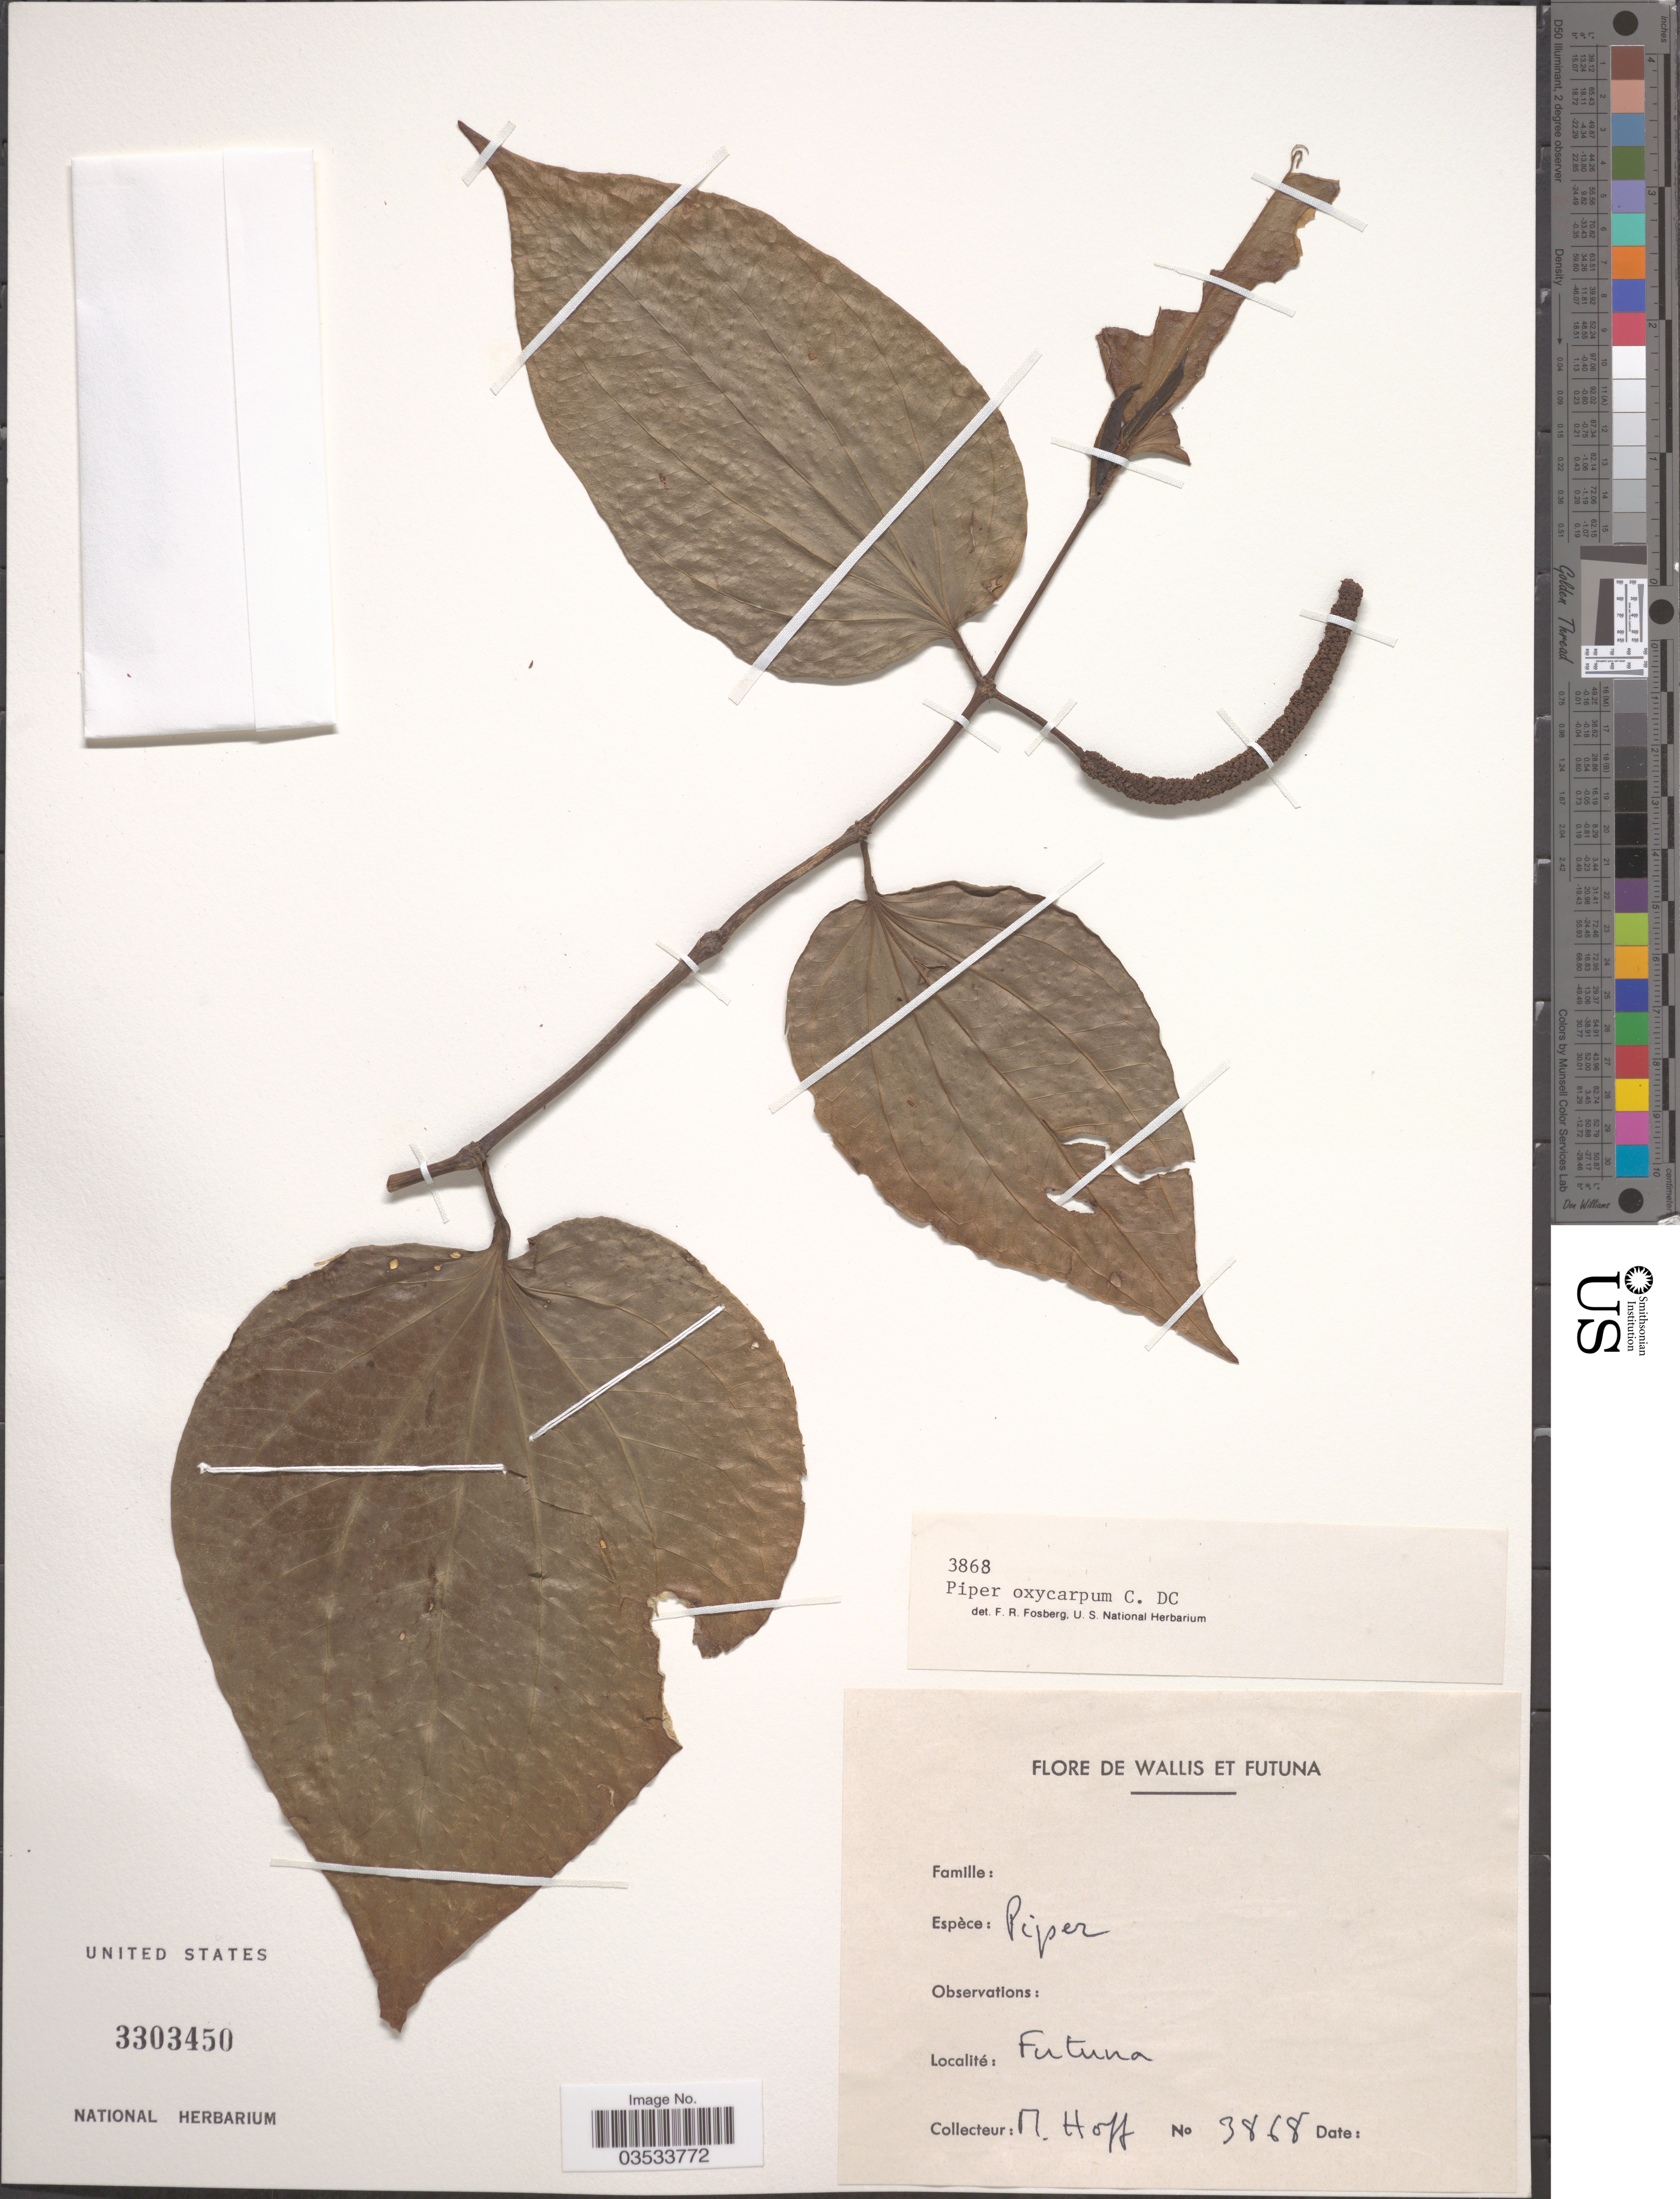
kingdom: Plantae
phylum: Tracheophyta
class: Magnoliopsida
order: Piperales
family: Piperaceae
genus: Piper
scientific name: Piper oxycarpum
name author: C. DC.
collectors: M. Hoff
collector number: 3868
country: Wallis and Futuna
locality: Futuna.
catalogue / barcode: US 3303450